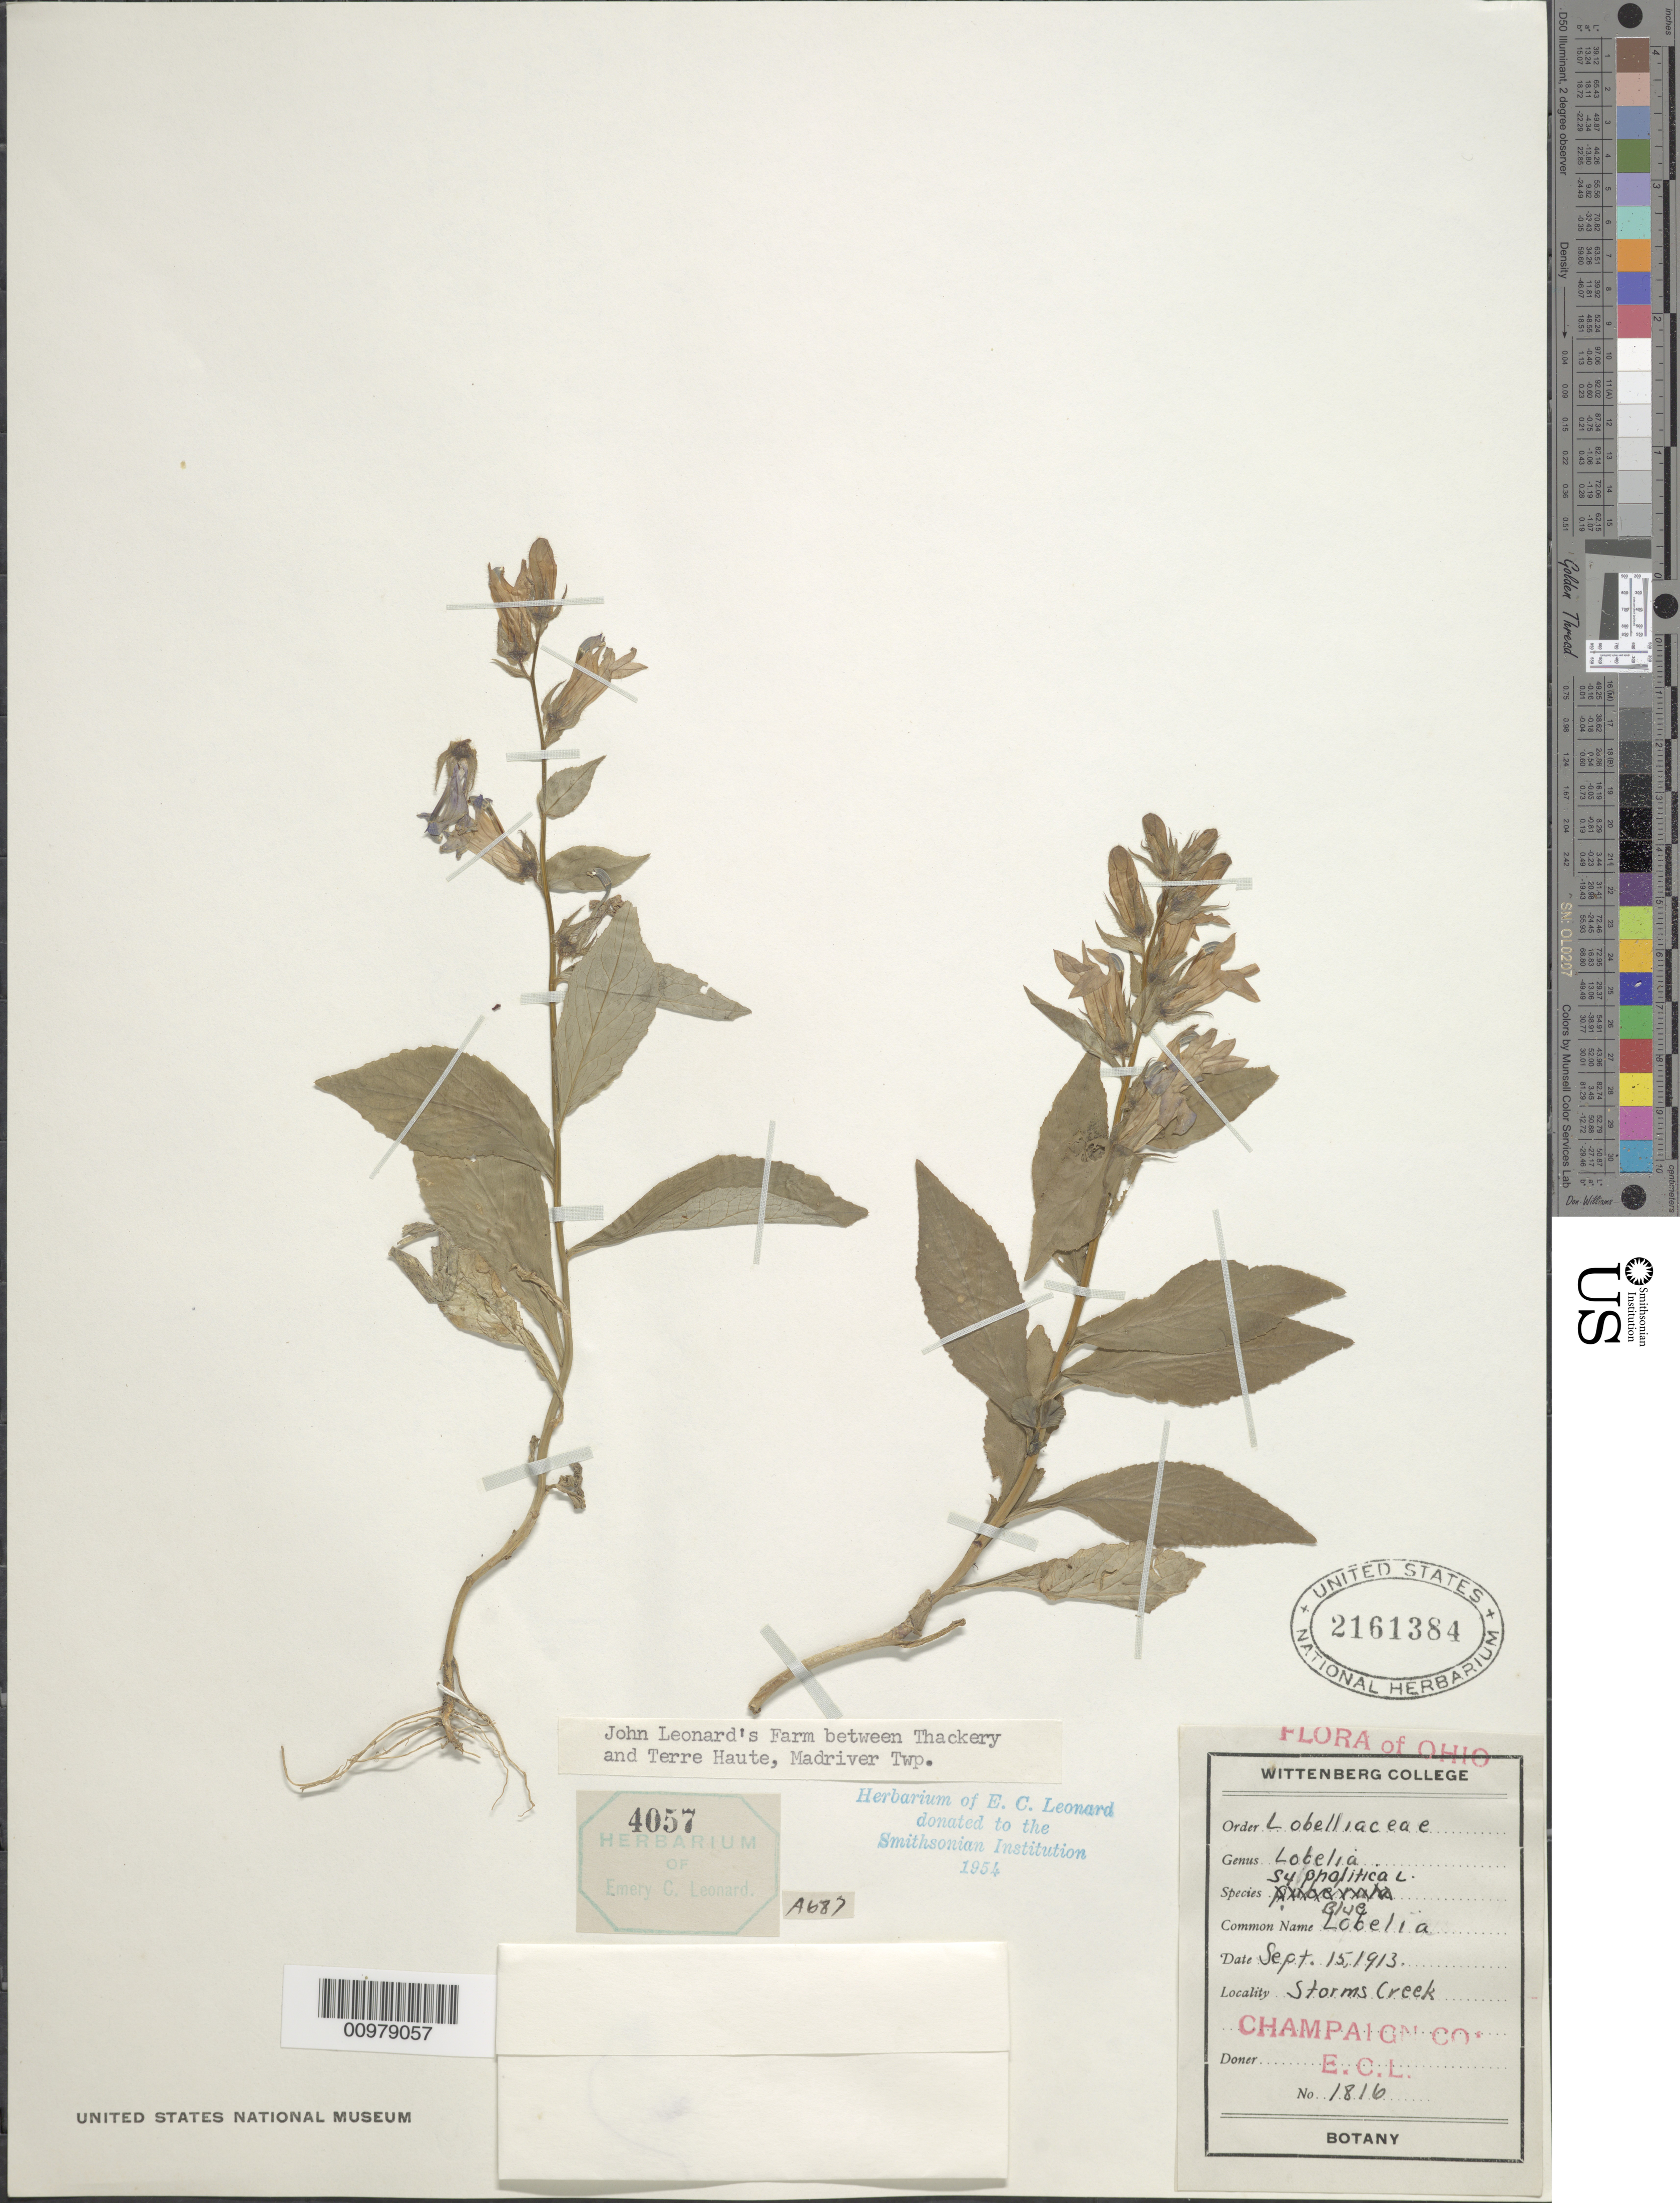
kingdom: Plantae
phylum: Tracheophyta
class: Magnoliopsida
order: Asterales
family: Campanulaceae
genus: Lobelia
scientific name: Lobelia siphilitica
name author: L.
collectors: E. C. Leonard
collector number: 1816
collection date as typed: Sept. 15, 1913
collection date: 1913-09-15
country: United States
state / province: Ohio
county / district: Champaign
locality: Storms Creek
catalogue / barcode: US 2161384